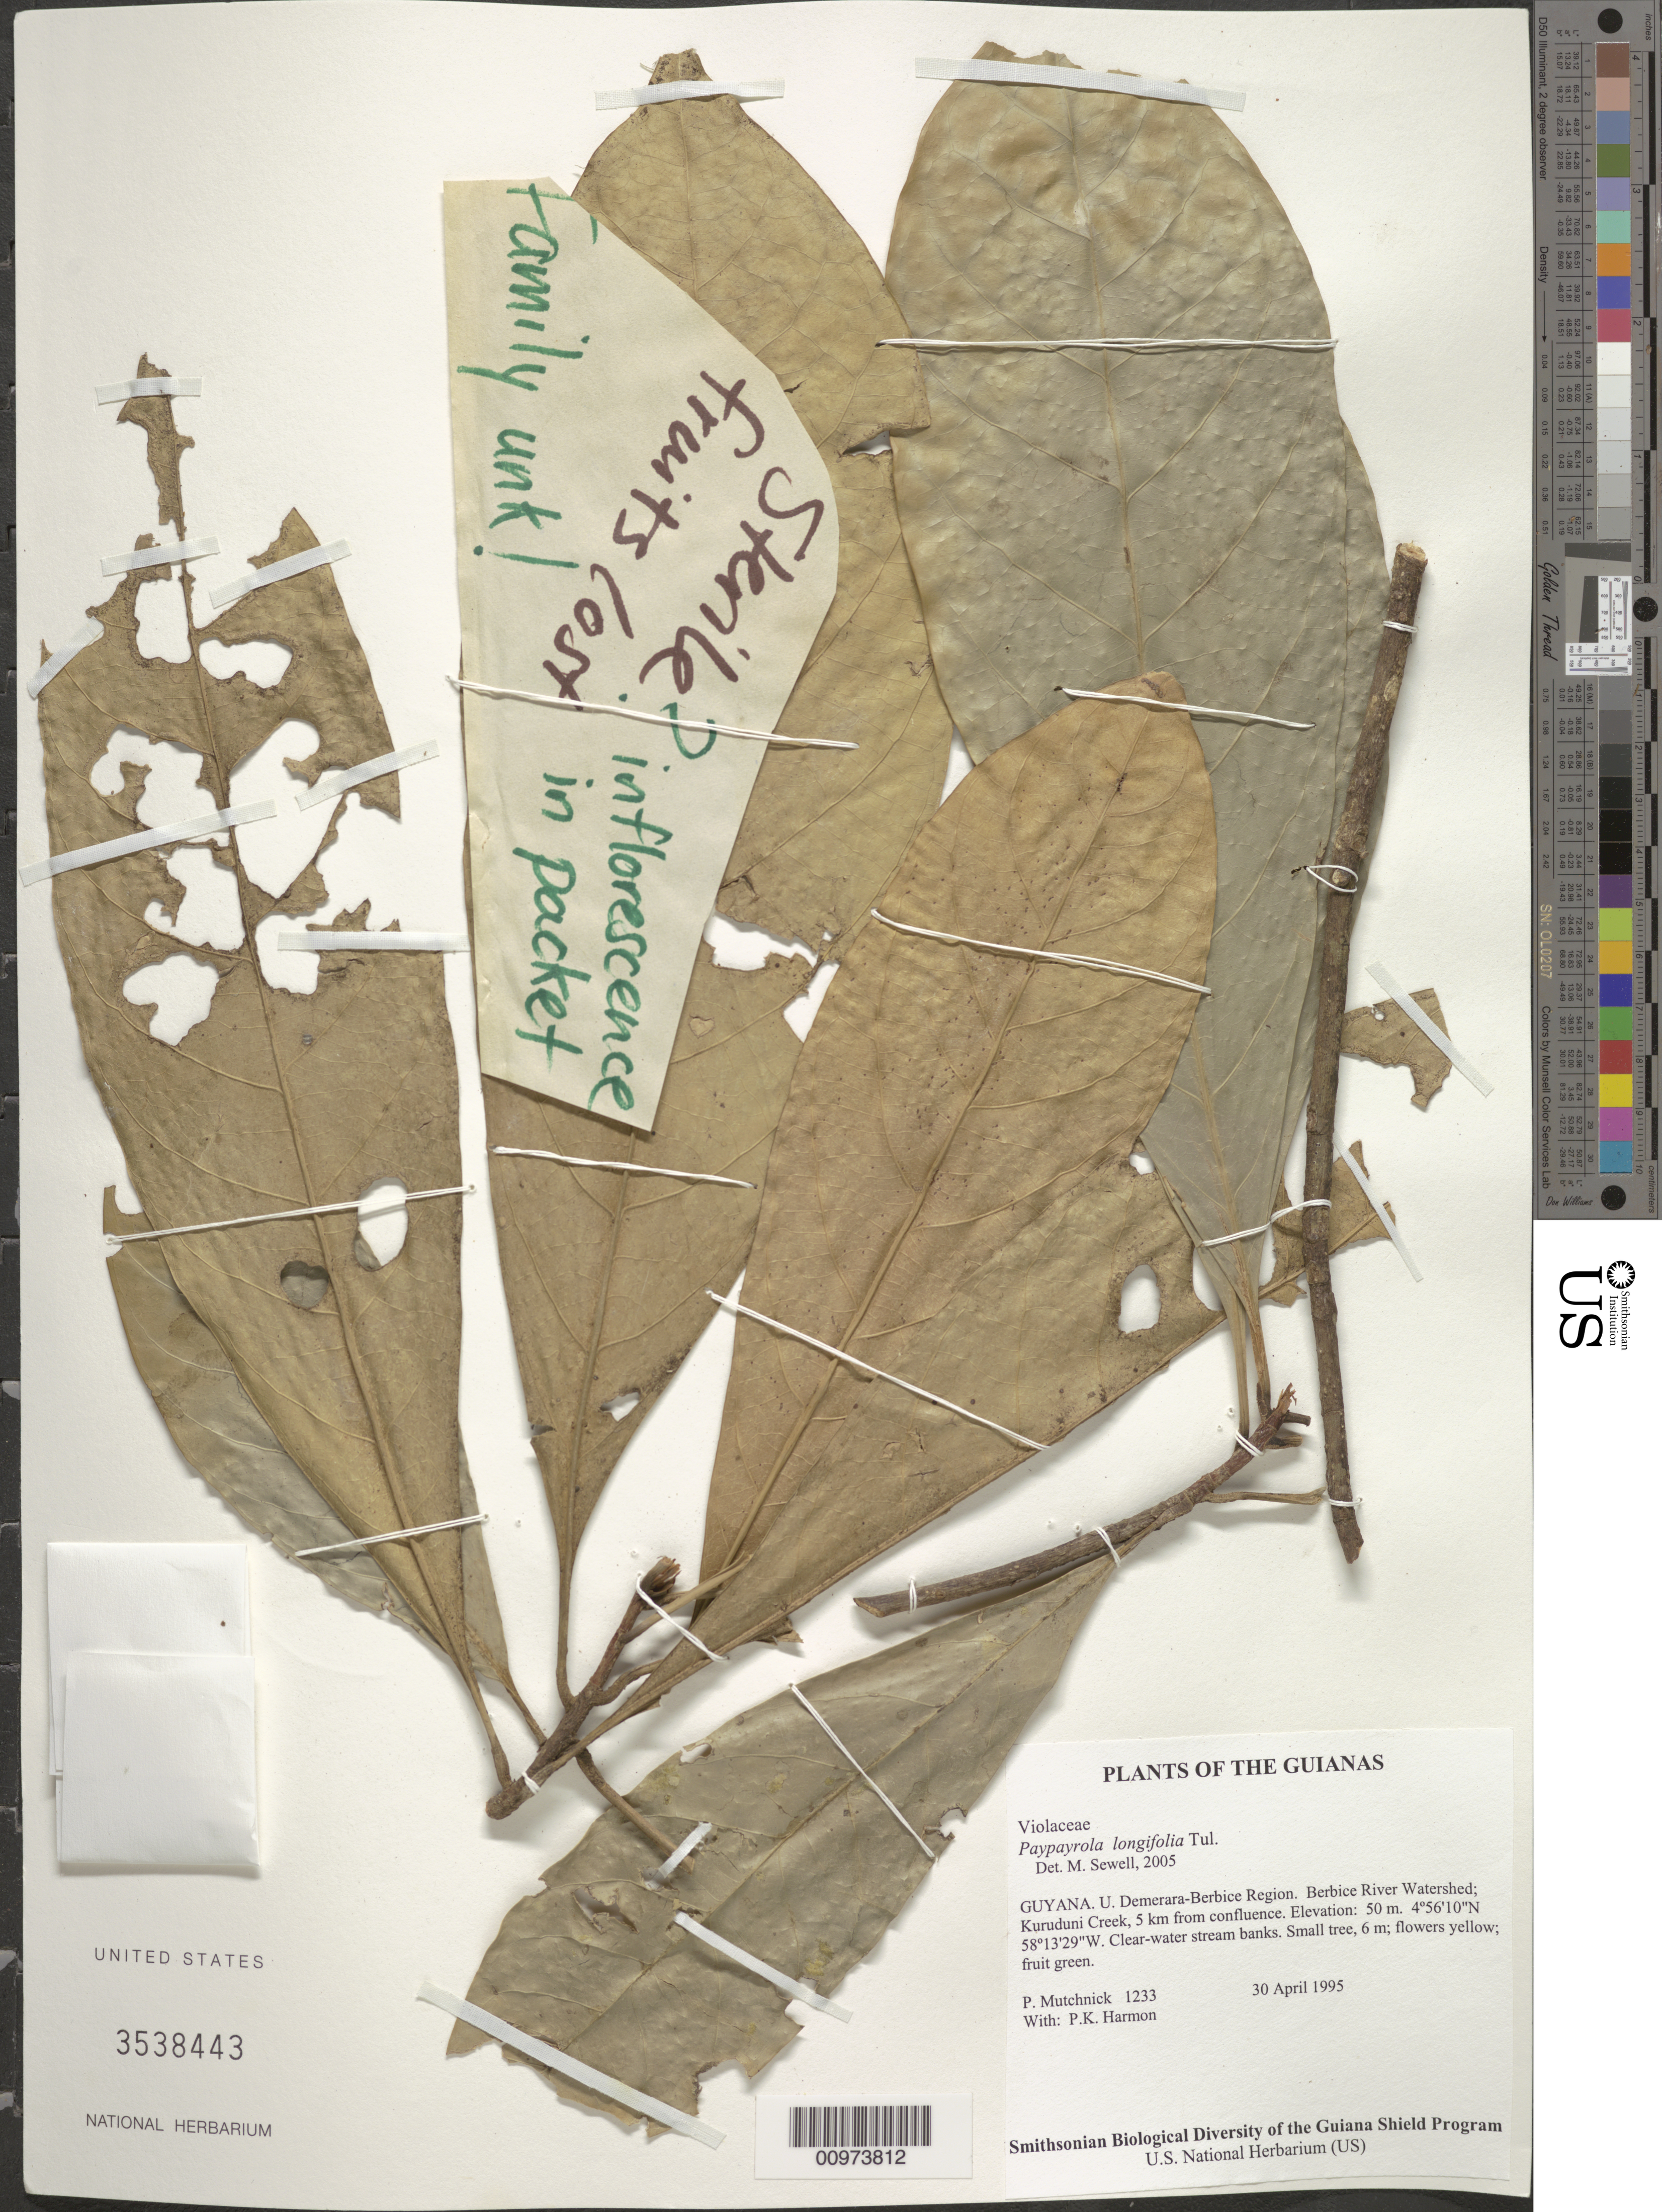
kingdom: Plantae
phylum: Tracheophyta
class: Magnoliopsida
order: Malpighiales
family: Violaceae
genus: Paypayrola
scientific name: Paypayrola longifolia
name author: Tul.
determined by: Sewell, M.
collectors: P. Mutchnick & P. Harmon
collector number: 1233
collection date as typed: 30 April 1995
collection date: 1995-04-30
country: Guyana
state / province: U. Demerara-Berbice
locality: Berbice River Watershed; Kuruduni Creek, 5 km from confluence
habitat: Clear-water stream banks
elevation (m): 50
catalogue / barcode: US 3538443